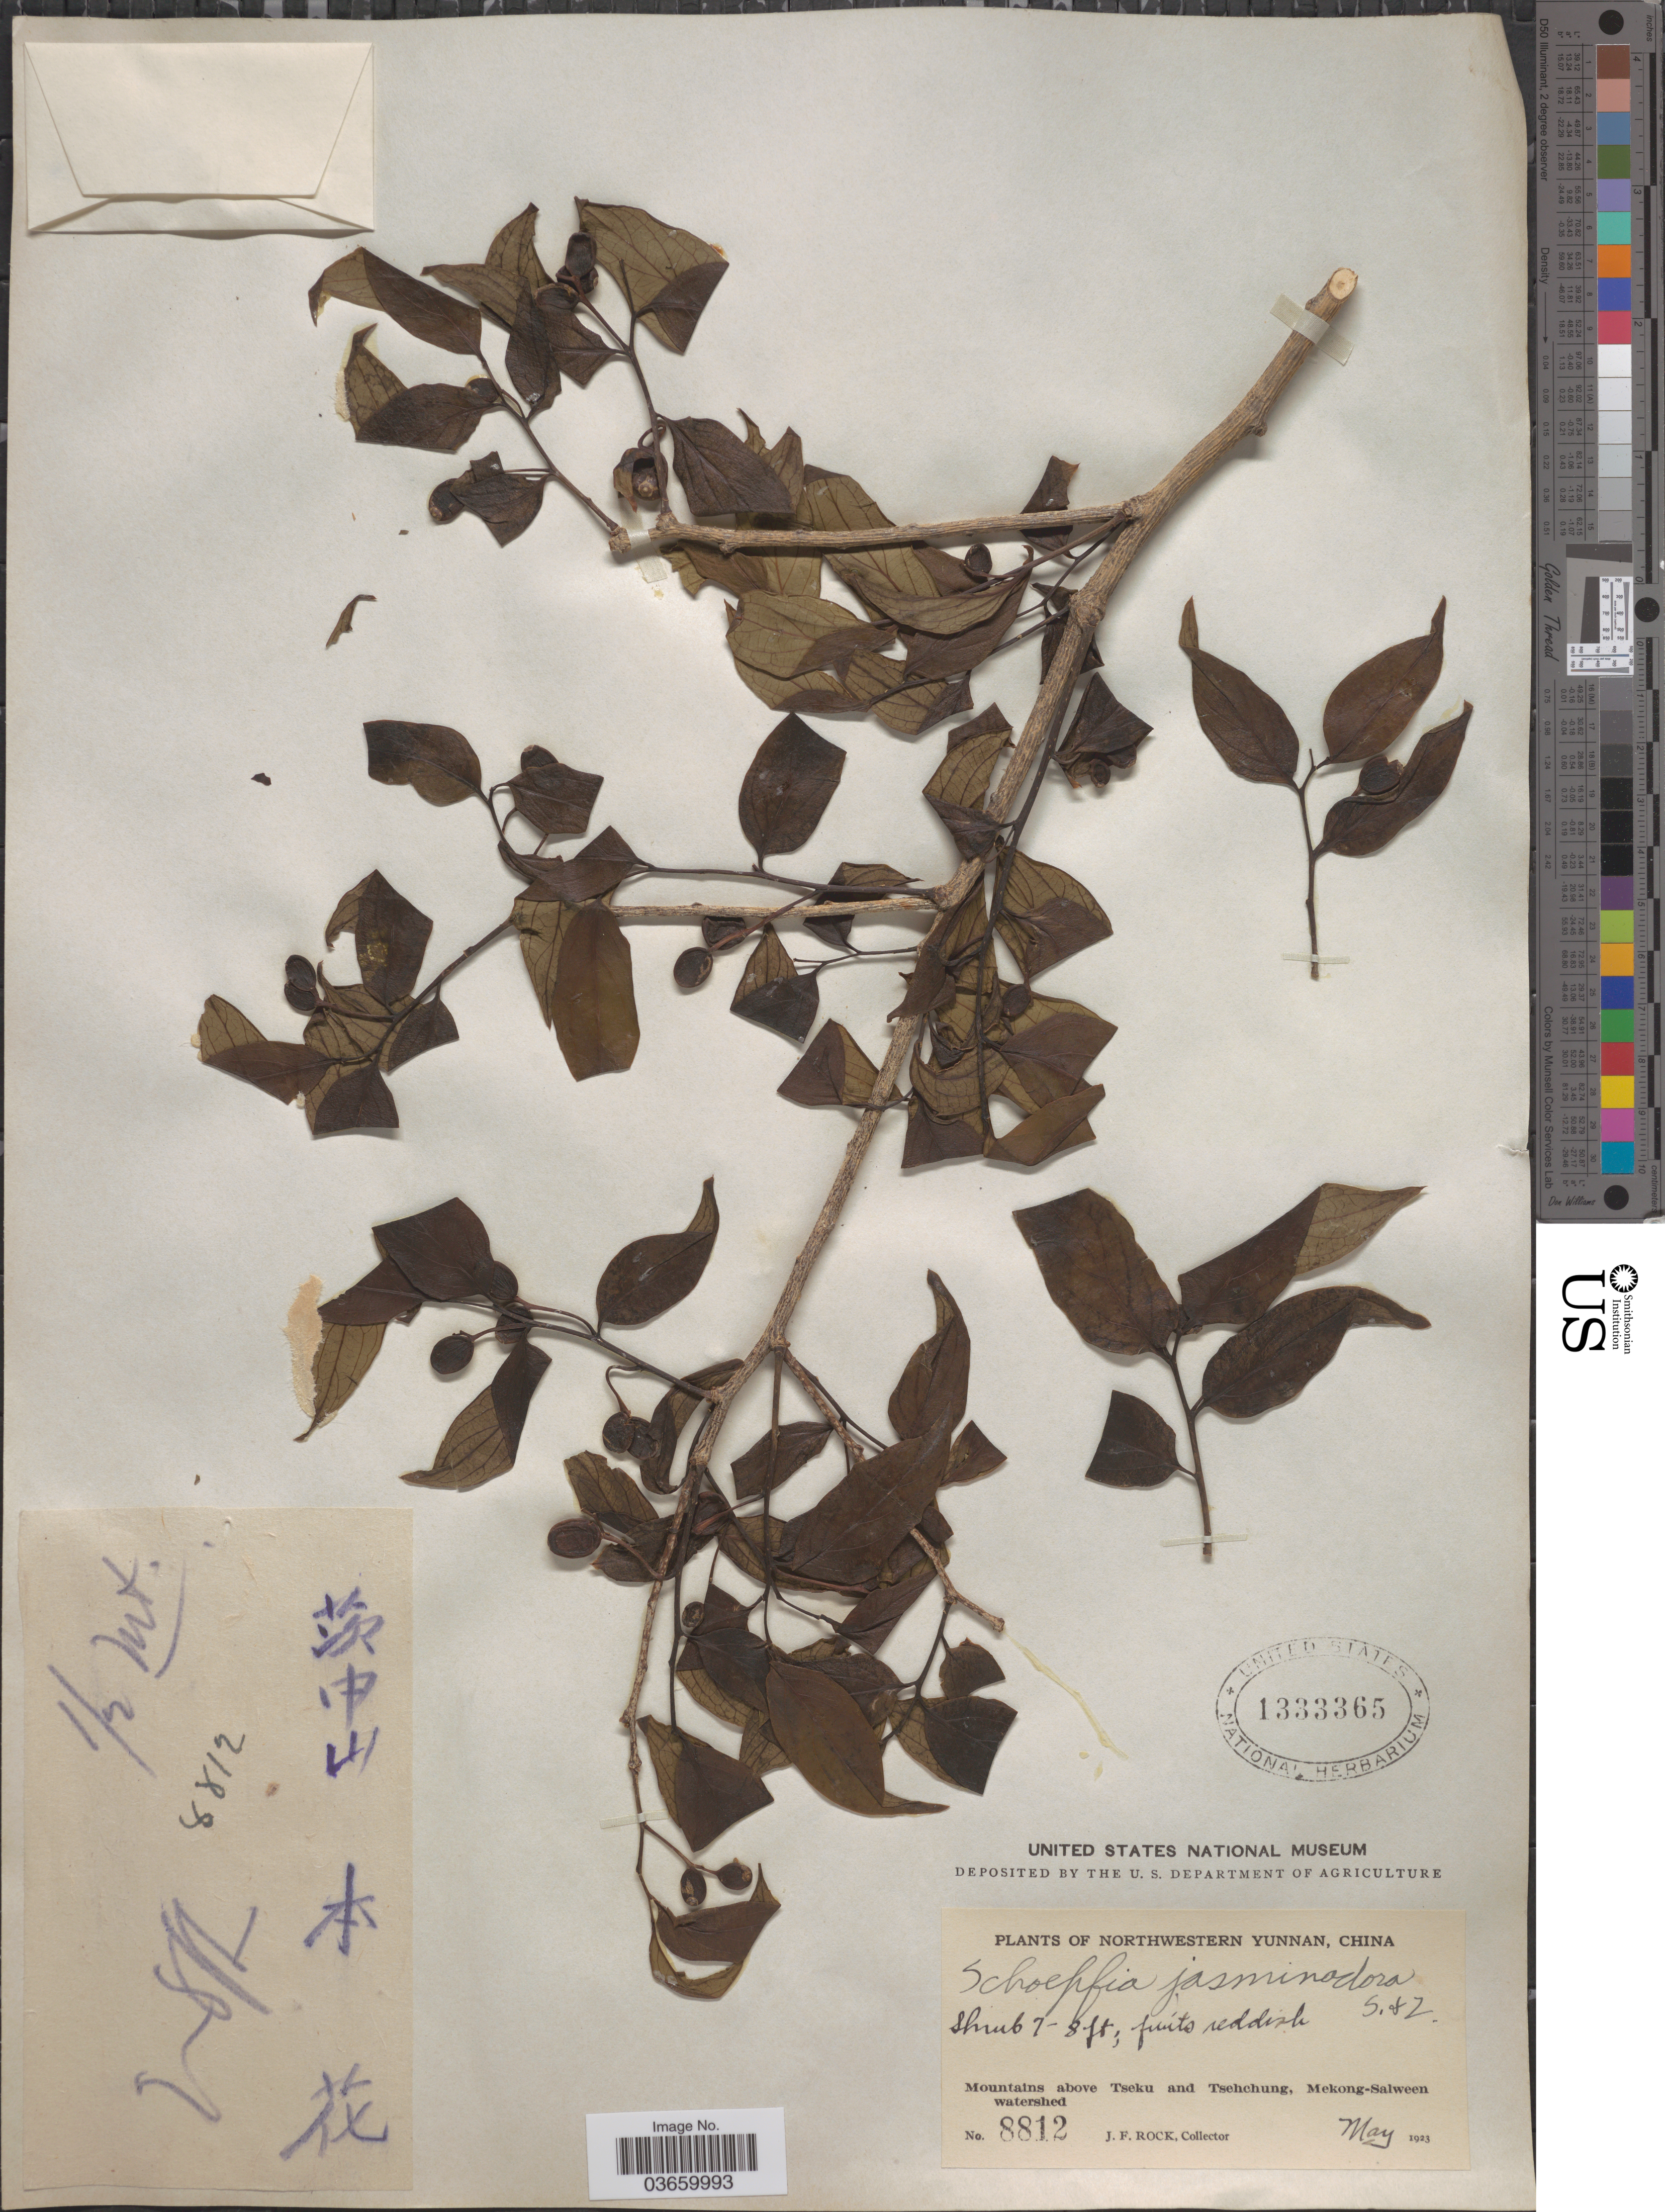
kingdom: Plantae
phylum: Tracheophyta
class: Magnoliopsida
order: Santalales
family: Schoepfiaceae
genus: Schoepfia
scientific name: Schoepfia jasminodora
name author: Zucc. & Siebold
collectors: J. Rock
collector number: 8812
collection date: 1923-05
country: China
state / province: Yunnan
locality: Northwestern Yunnan, Mountains above Tseku and Tsehchung, Mekong-Salween watershed.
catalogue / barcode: US 1333365